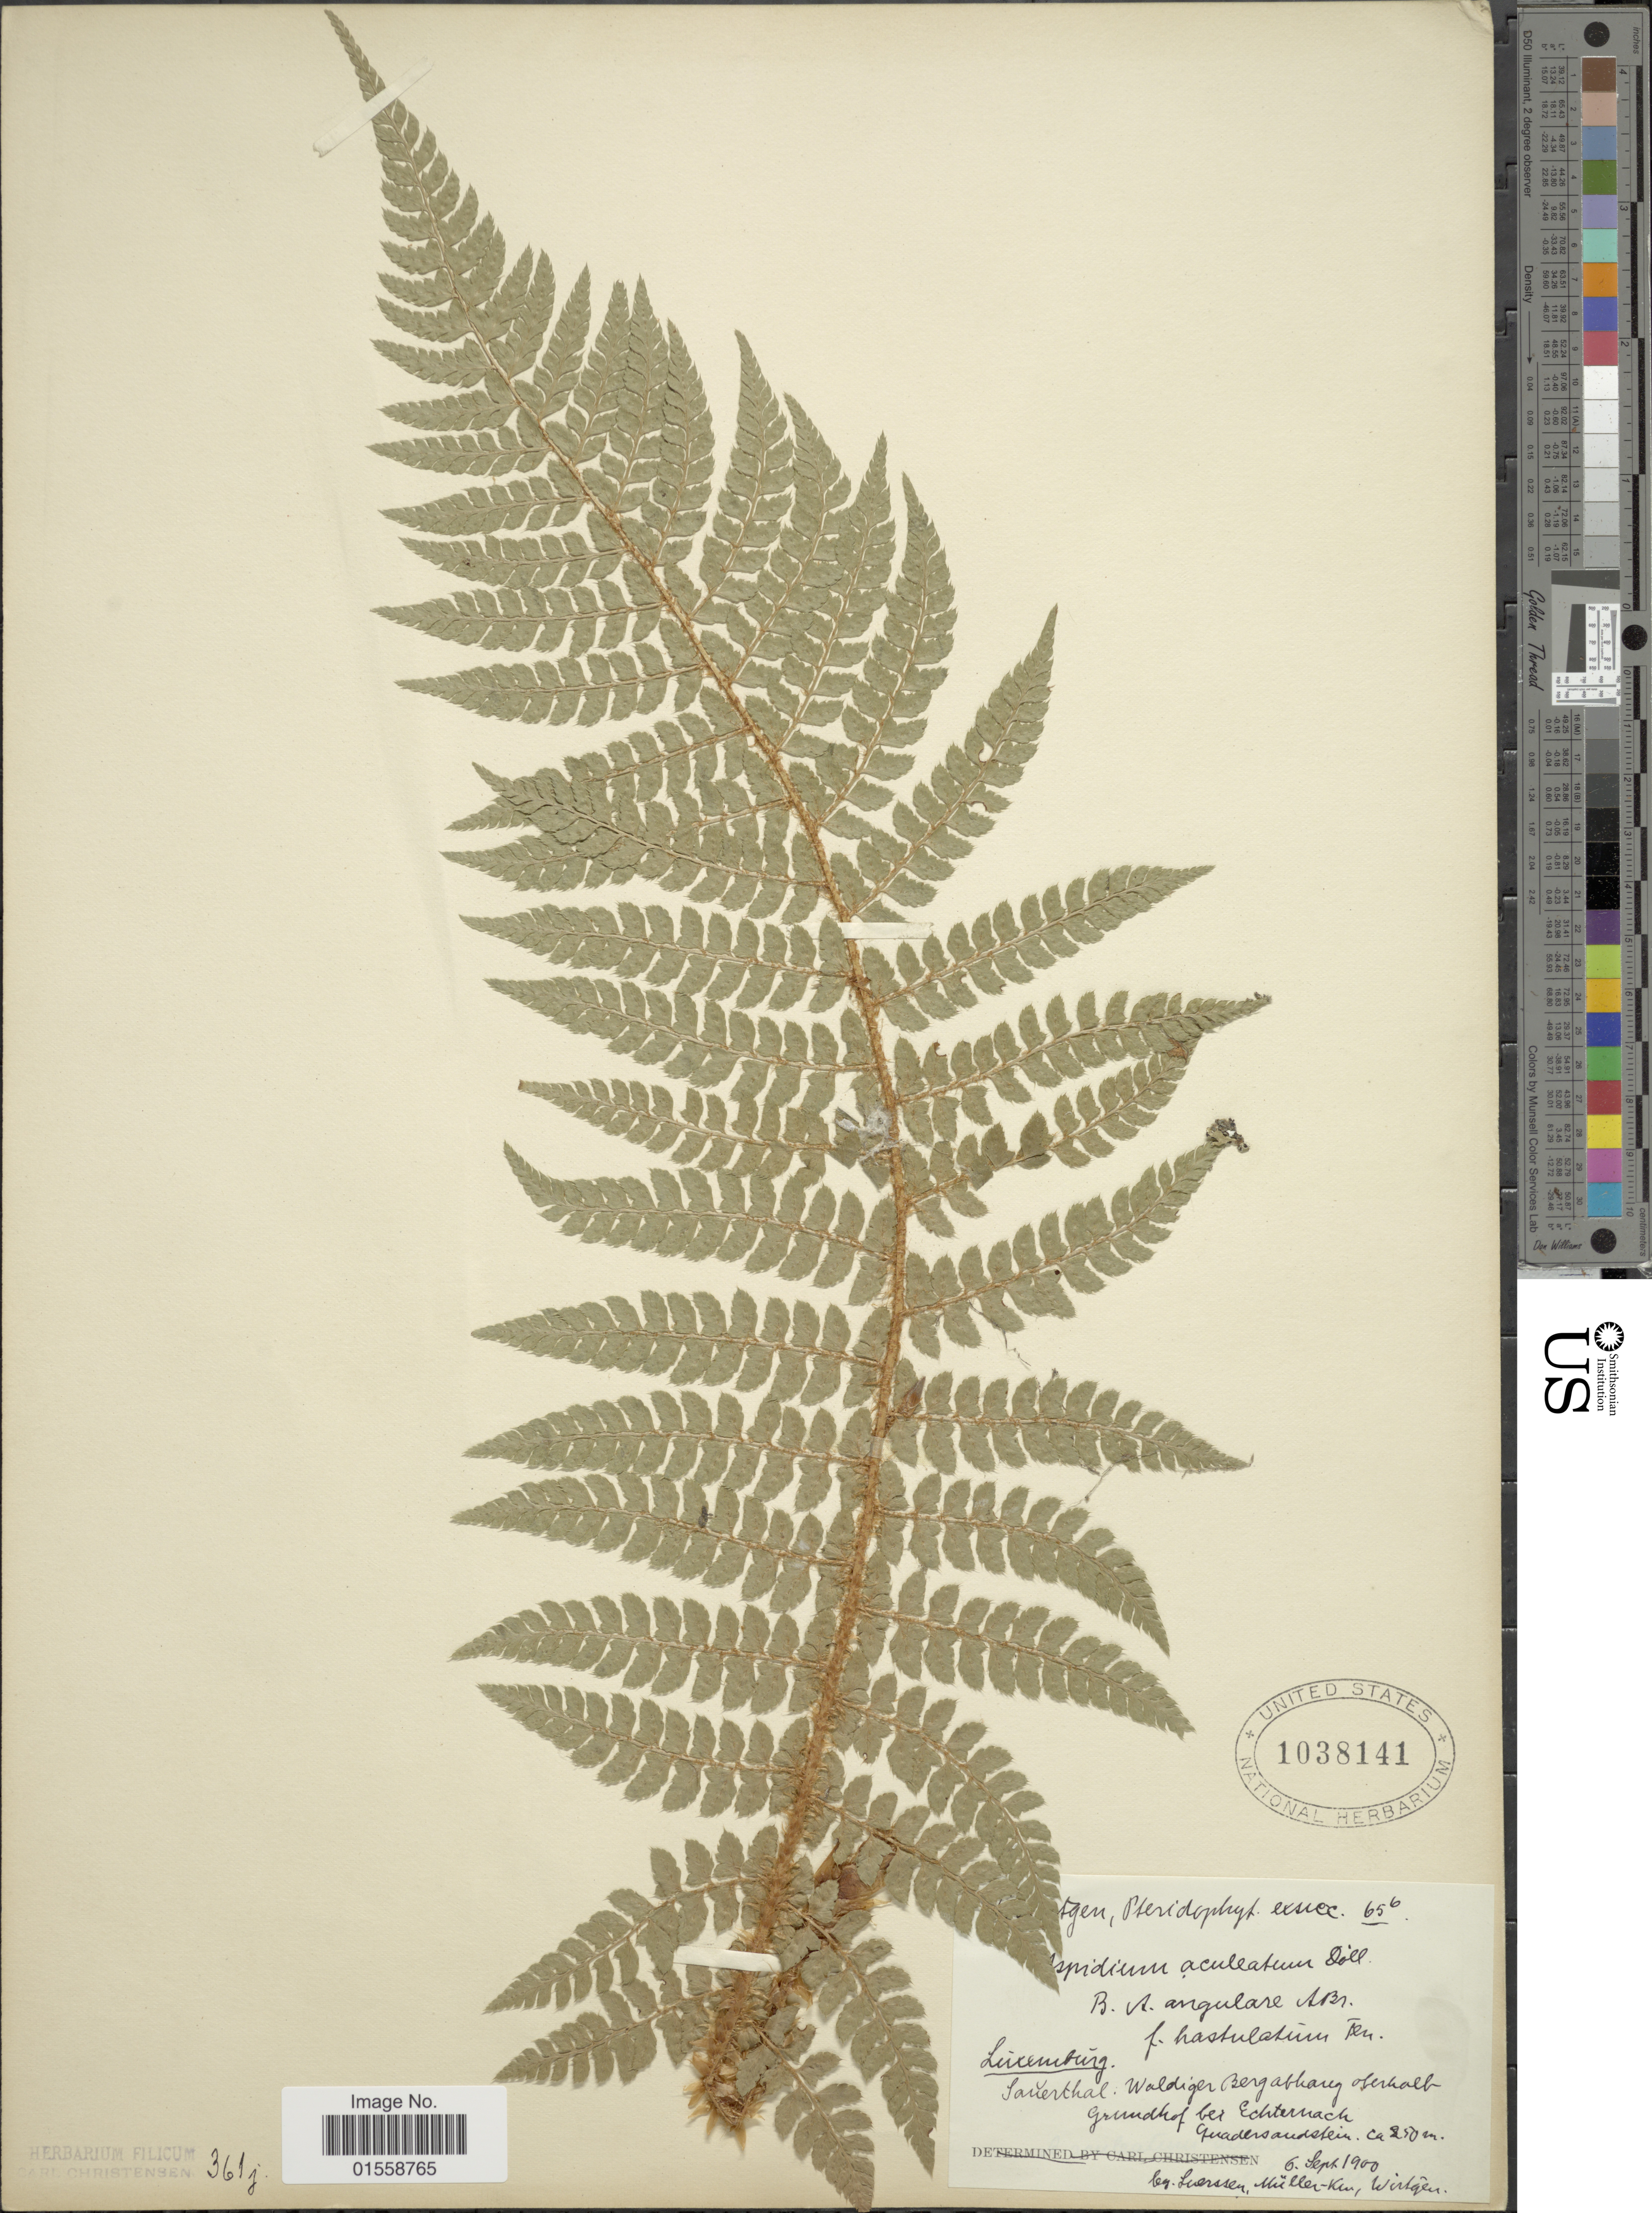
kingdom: Plantae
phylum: Tracheophyta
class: Polypodiopsida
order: Polypodiales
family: Dryopteridaceae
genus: Polystichum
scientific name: Polystichum setiferum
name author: (Forssk.) Moore ex Woynar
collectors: Luerssen, Müller-Knatz & Wirtgen, --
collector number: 656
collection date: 1900-09-06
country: Luxembourg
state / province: Luxembourg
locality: Luxemburg, Sanergebiet: Waldiger Bergabhaug oberhalb Grundhof bei Echternach, Quadersandslun [interpreted]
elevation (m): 250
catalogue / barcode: US 1038141